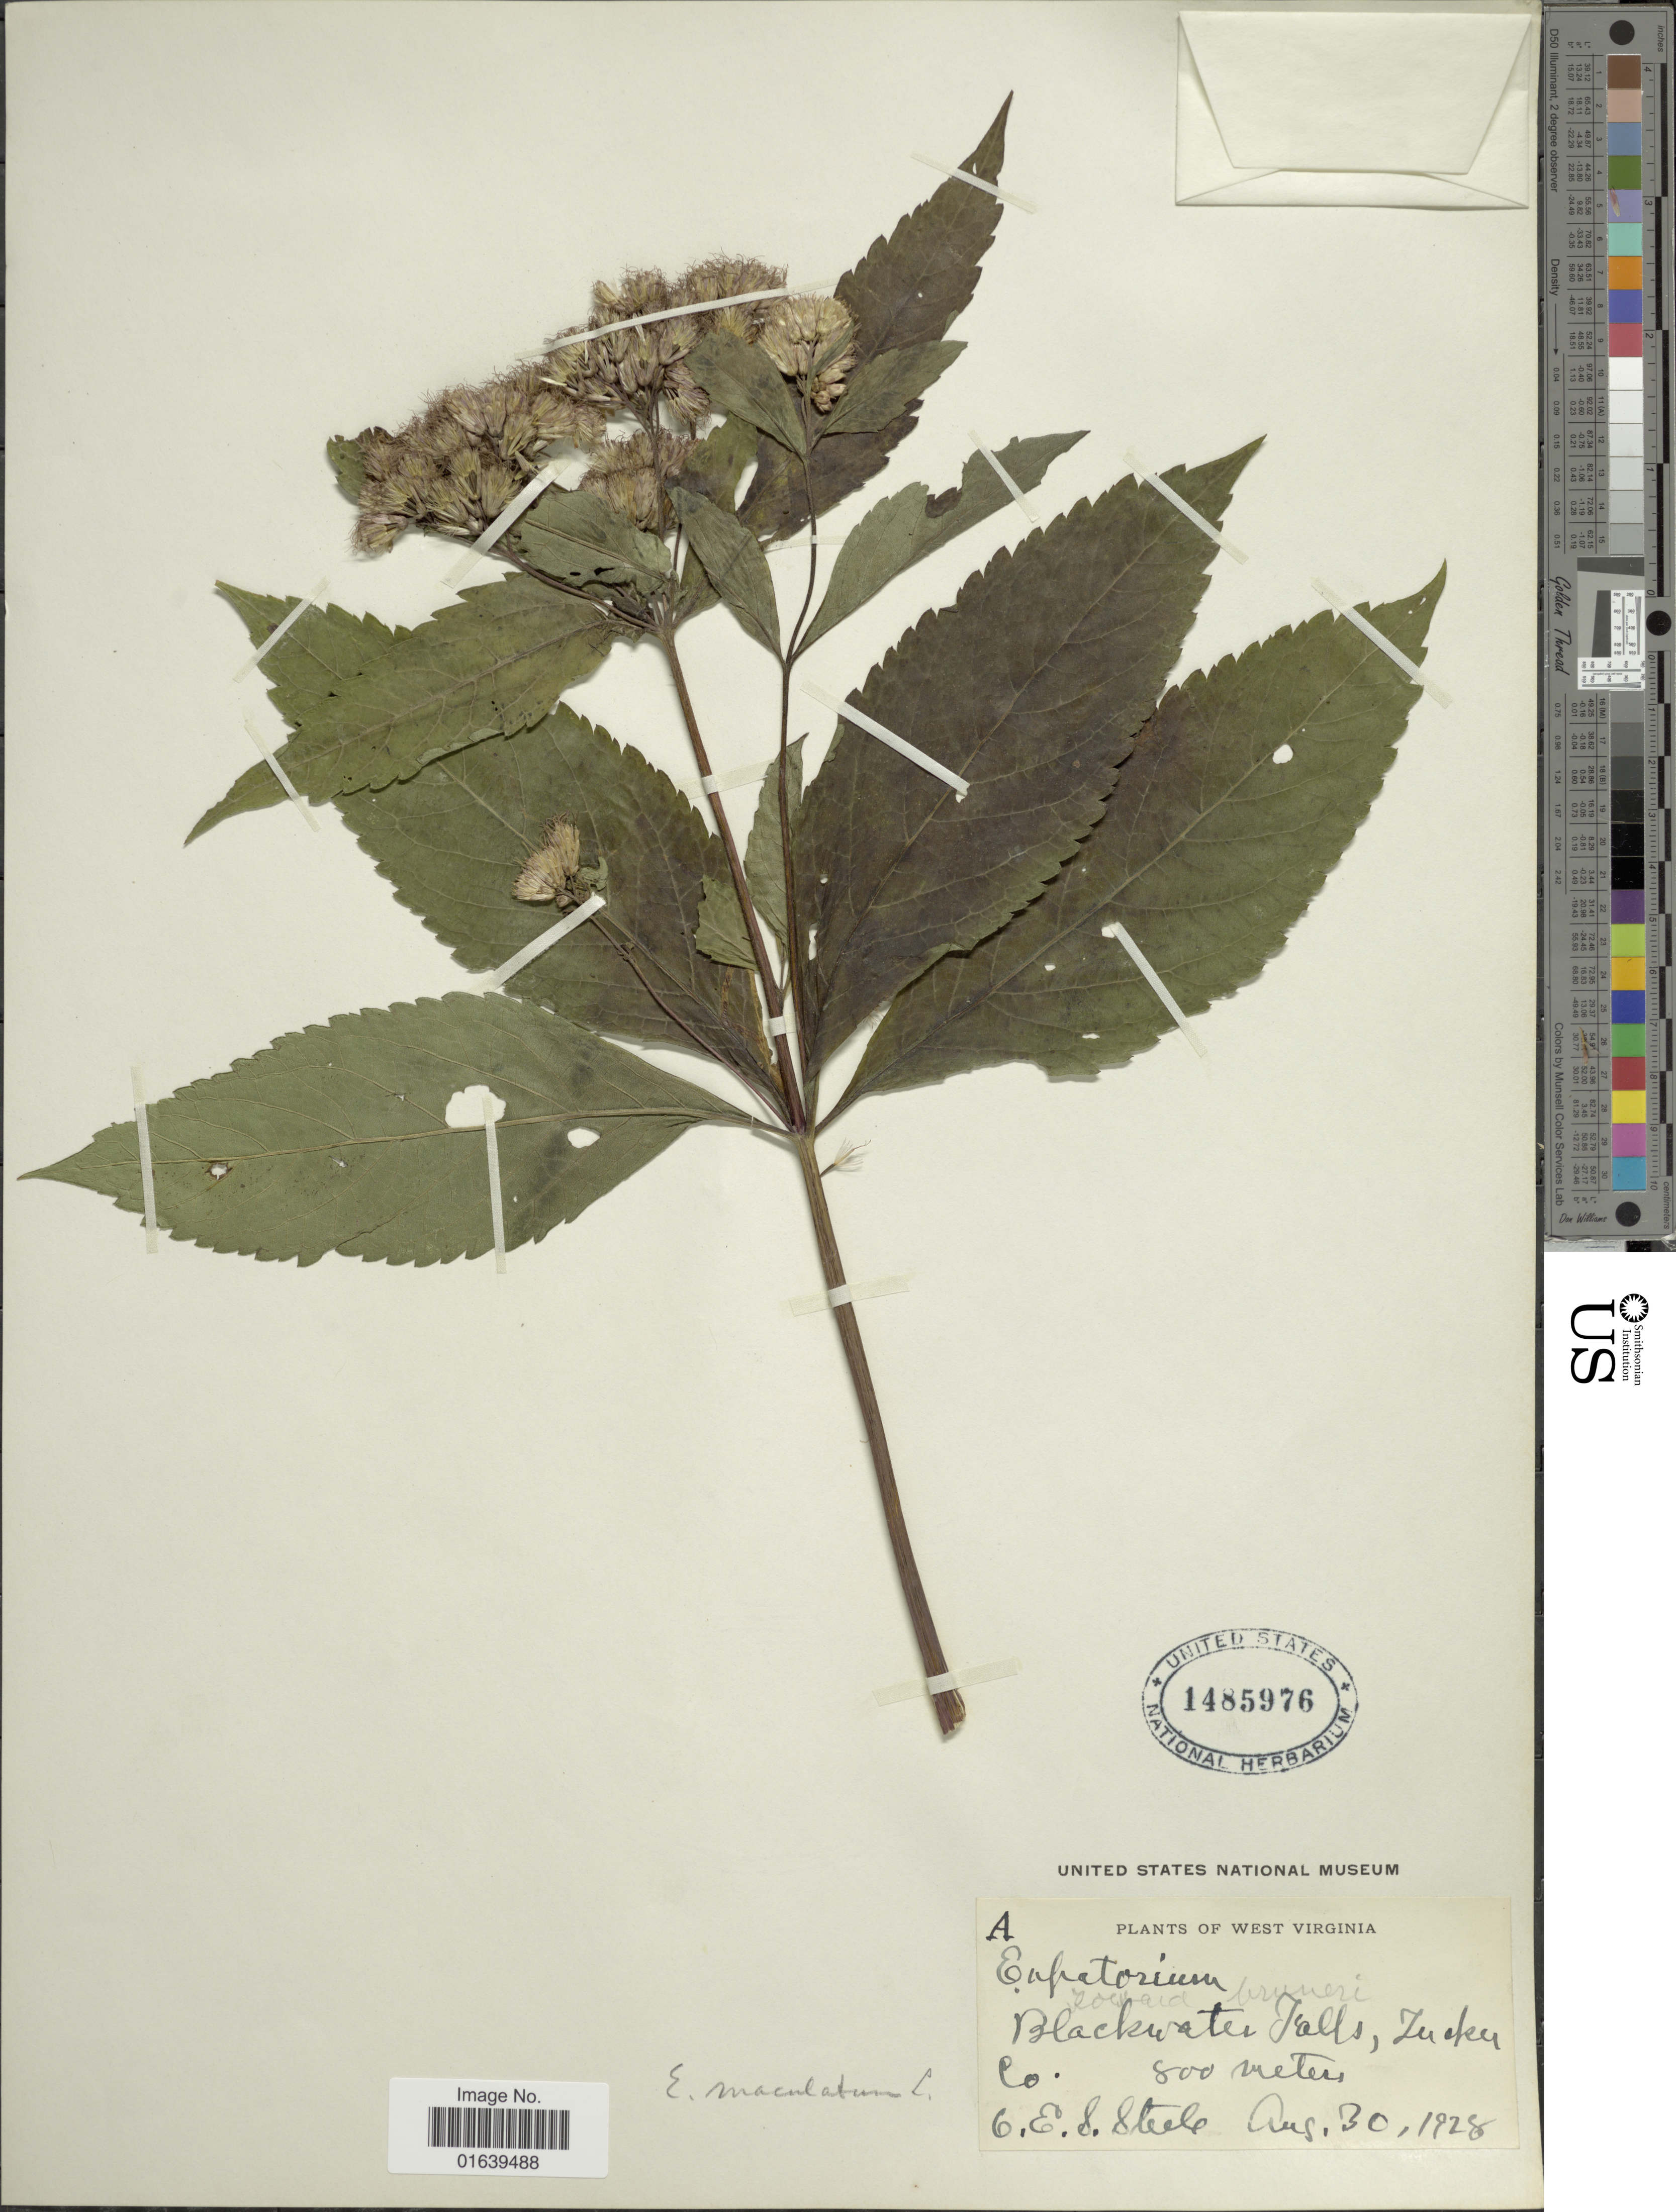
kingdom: Plantae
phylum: Tracheophyta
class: Magnoliopsida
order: Asterales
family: Asteraceae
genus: Eupatorium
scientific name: Eupatorium maculatum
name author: L.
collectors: E. Steele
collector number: A?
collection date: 1928-08-30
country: United States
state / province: West Virginia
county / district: Tucker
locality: Blackwater Falls, Zucker Co.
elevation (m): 800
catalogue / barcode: US 1485976